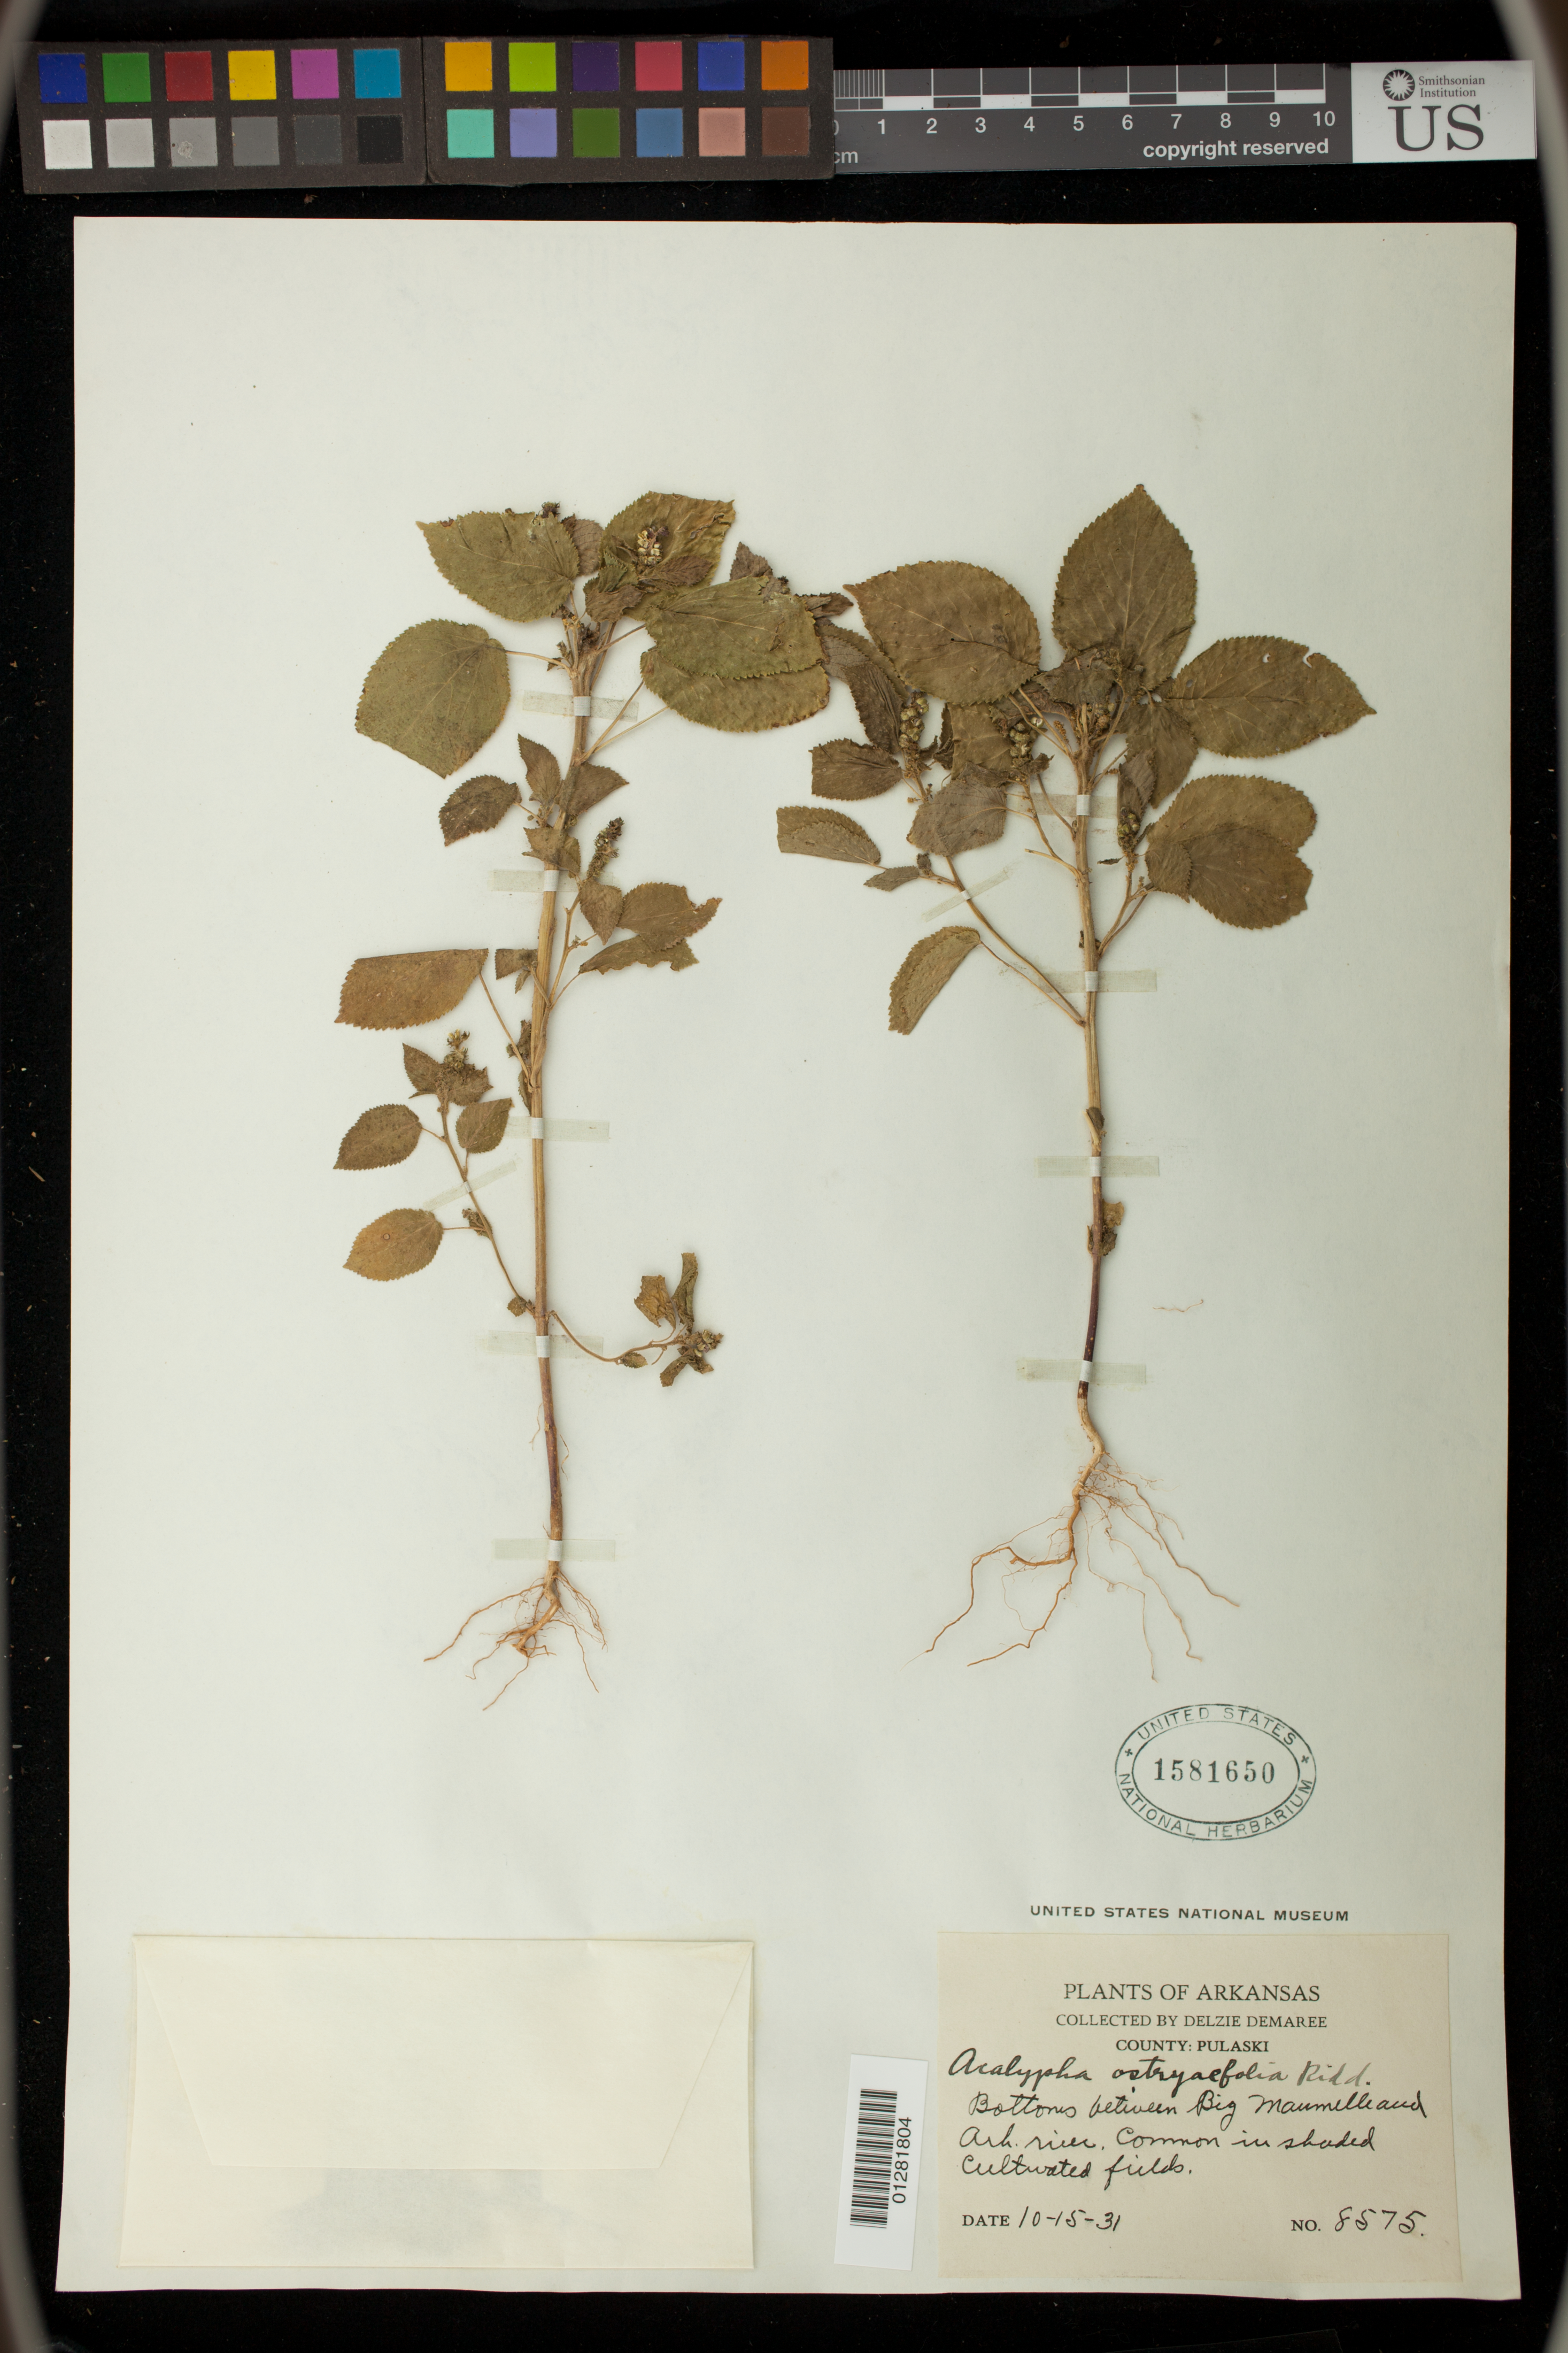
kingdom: Plantae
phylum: Tracheophyta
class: Magnoliopsida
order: Malpighiales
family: Euphorbiaceae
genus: Acalypha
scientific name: Acalypha ostryifolia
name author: Ridd.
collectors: D. Demaree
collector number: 8575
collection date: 1931-10-15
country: United States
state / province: Arkansas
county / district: Pulaski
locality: Bottoms between Big Maumelle and Ark. river.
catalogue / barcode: US 1581650